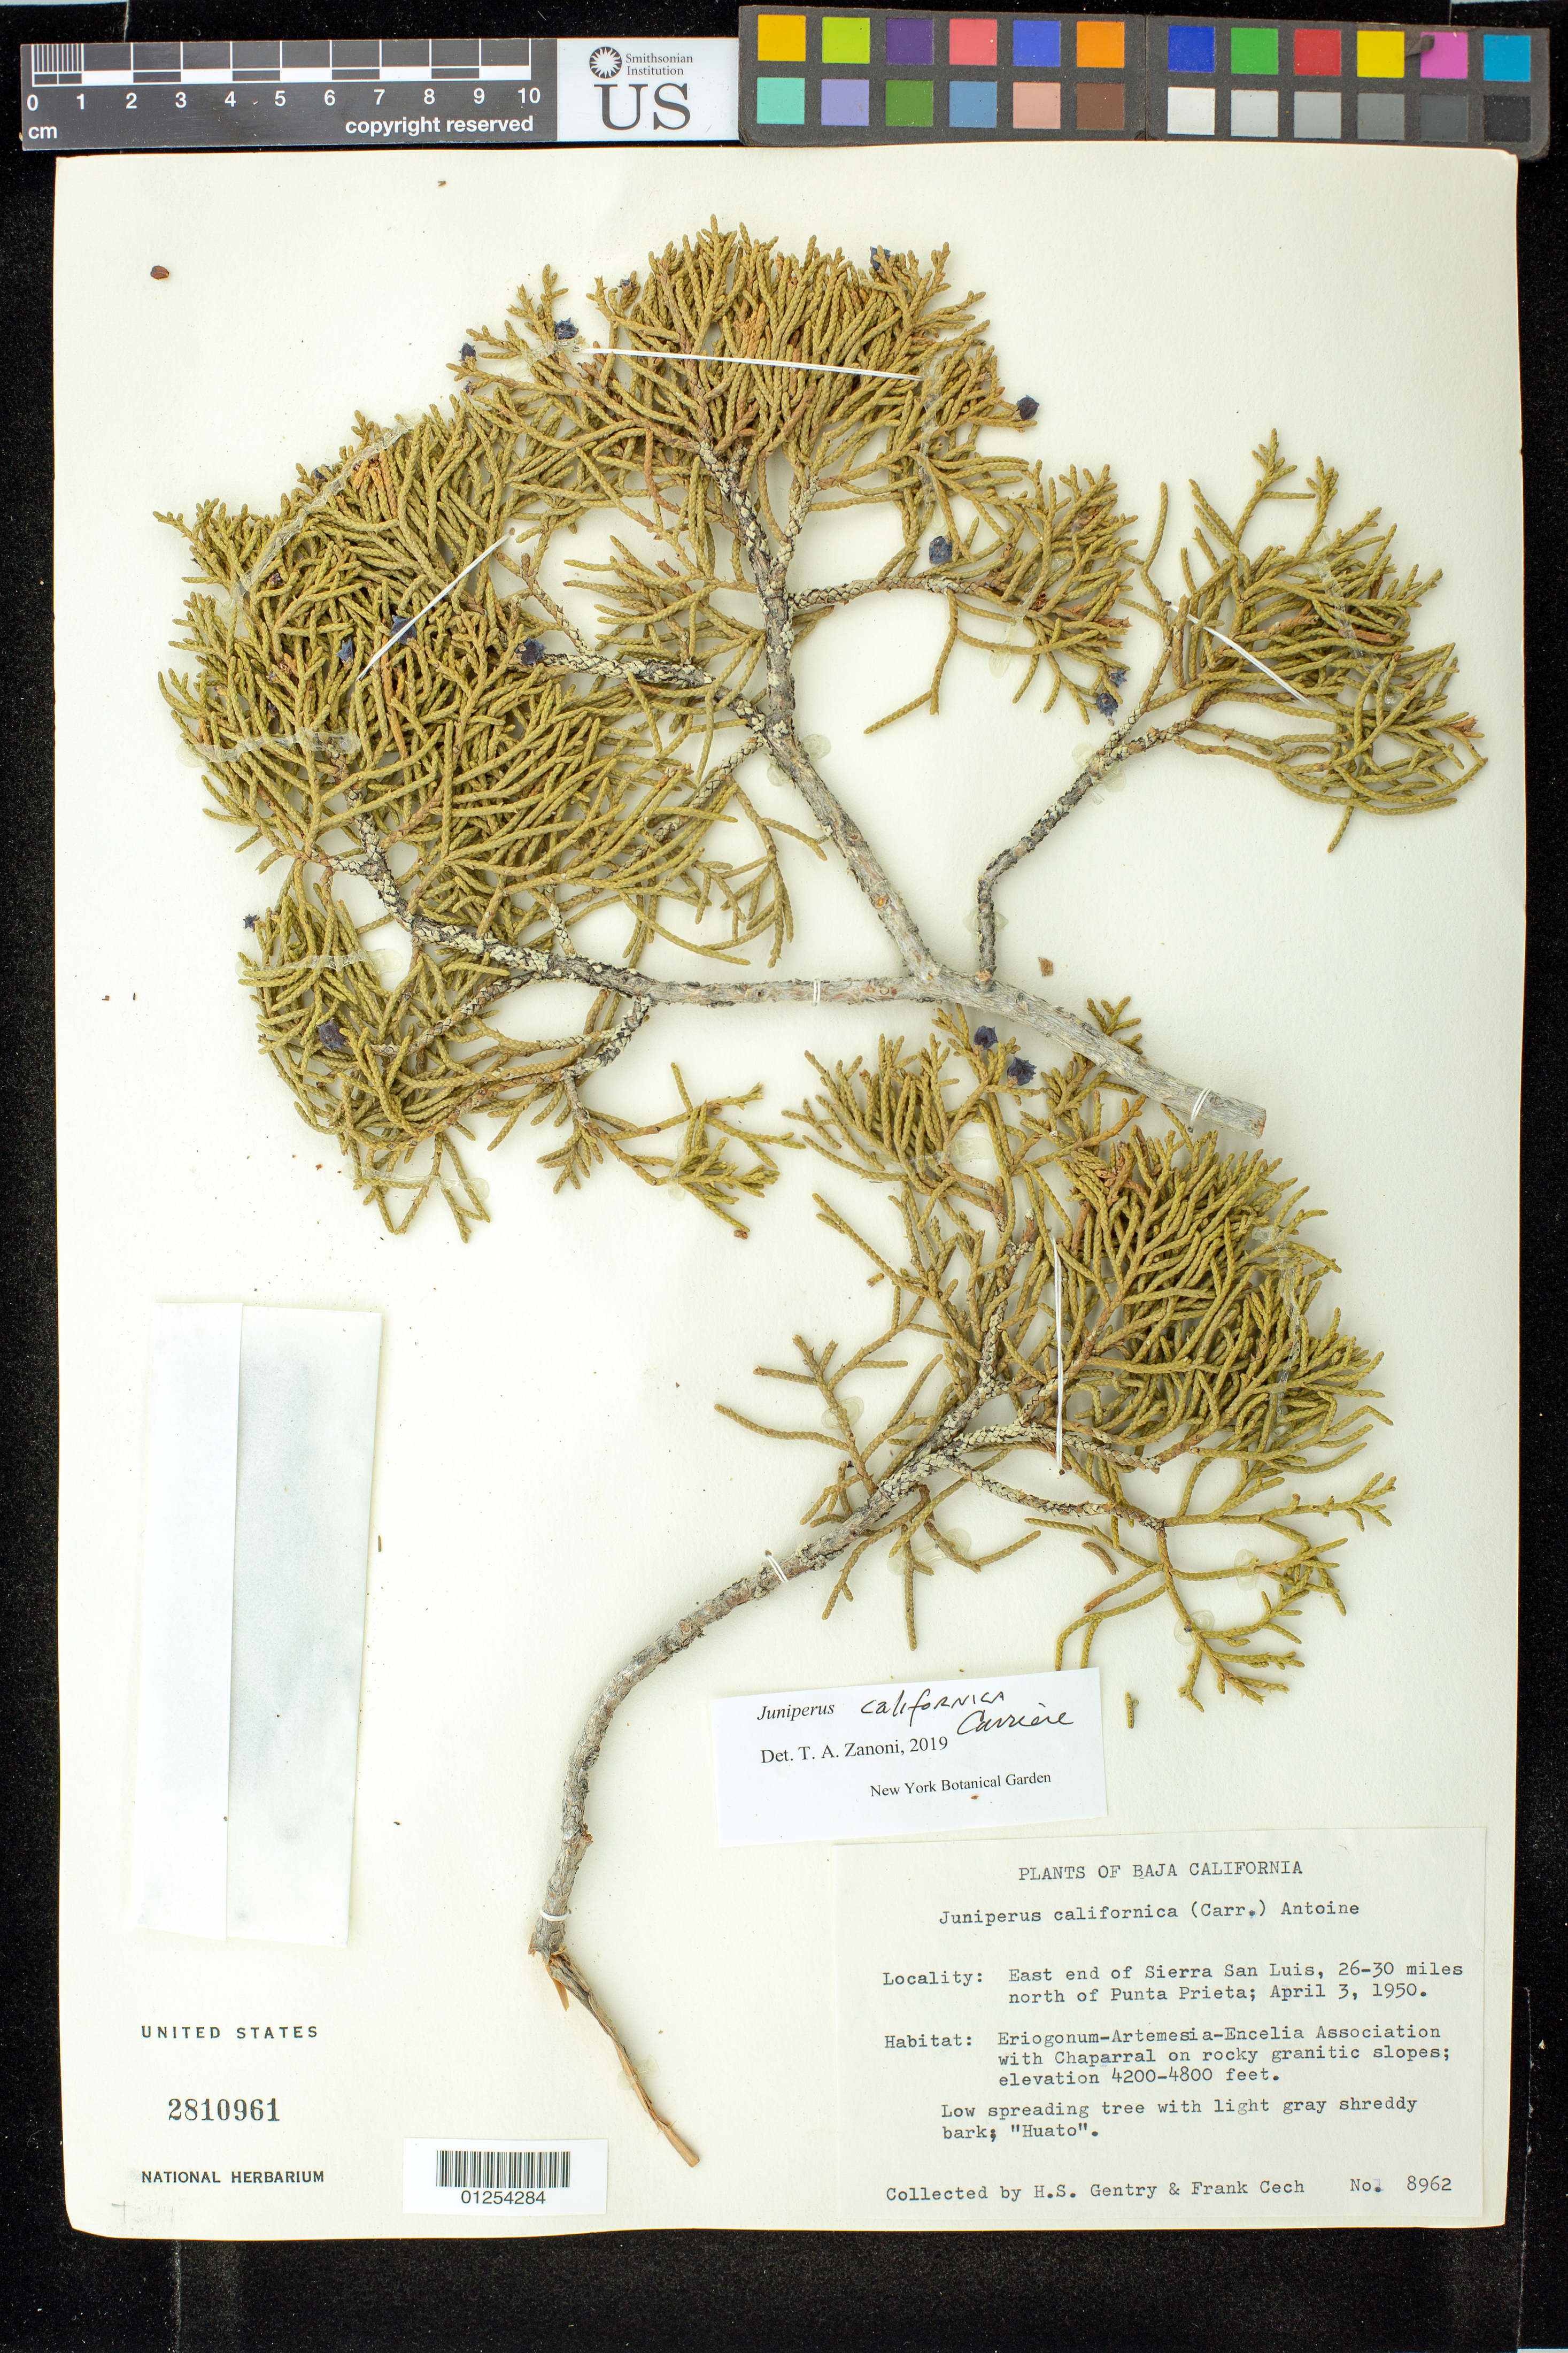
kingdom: Plantae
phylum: Tracheophyta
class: Pinopsida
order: Pinales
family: Cupressaceae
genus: Juniperus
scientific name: Juniperus californica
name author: Carrière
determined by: Zanoni, T. A., (NY), New York Botanical Garden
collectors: H. S. Gentry & F. Cech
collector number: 8962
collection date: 1950-04-03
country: Mexico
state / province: Baja California Norte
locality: East end of Sierra San Luis, 26-30 miles north of Punta Prieta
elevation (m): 1280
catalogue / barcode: US 2810961